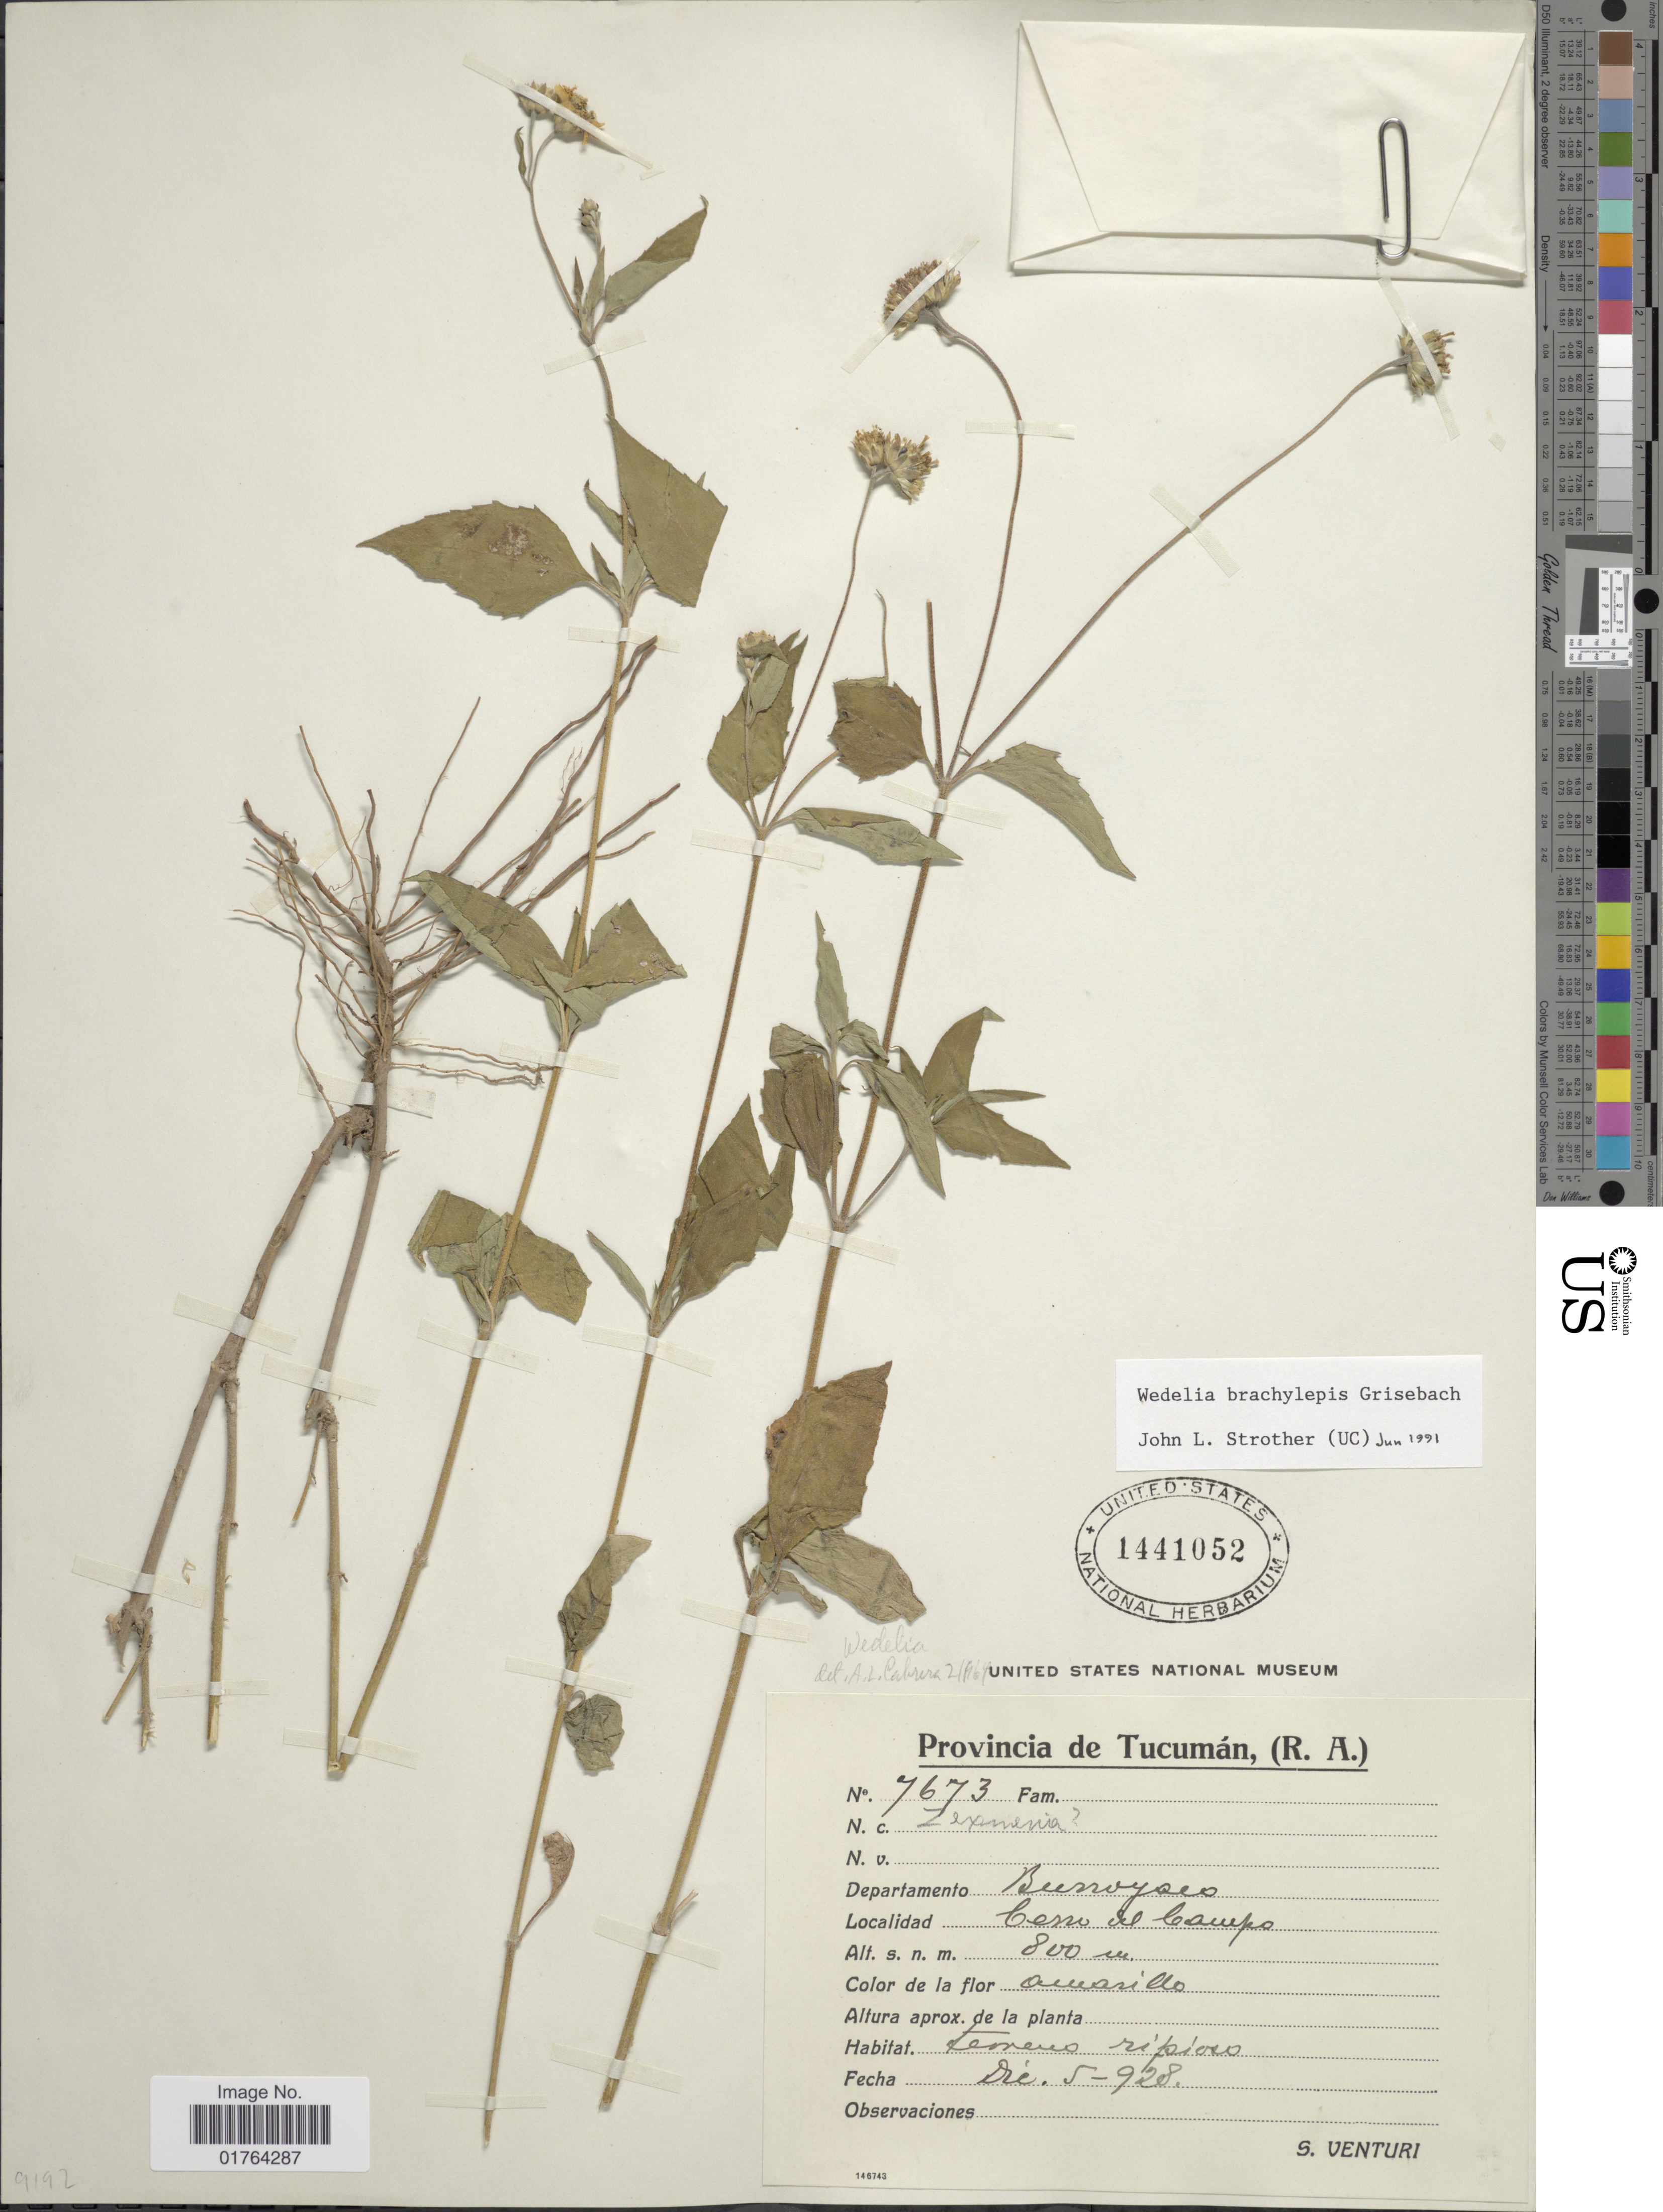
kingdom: Plantae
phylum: Tracheophyta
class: Magnoliopsida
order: Asterales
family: Asteraceae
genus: Wedelia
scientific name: Wedelia brachylepis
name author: Griseb.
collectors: S. Venturi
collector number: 7673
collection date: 1928-12-05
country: Argentina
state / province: Tucuman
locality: Provincia de Tucuman, (R. A.), Departamento Burroyseo, Cerro del Campo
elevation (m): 800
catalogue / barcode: US 1441052